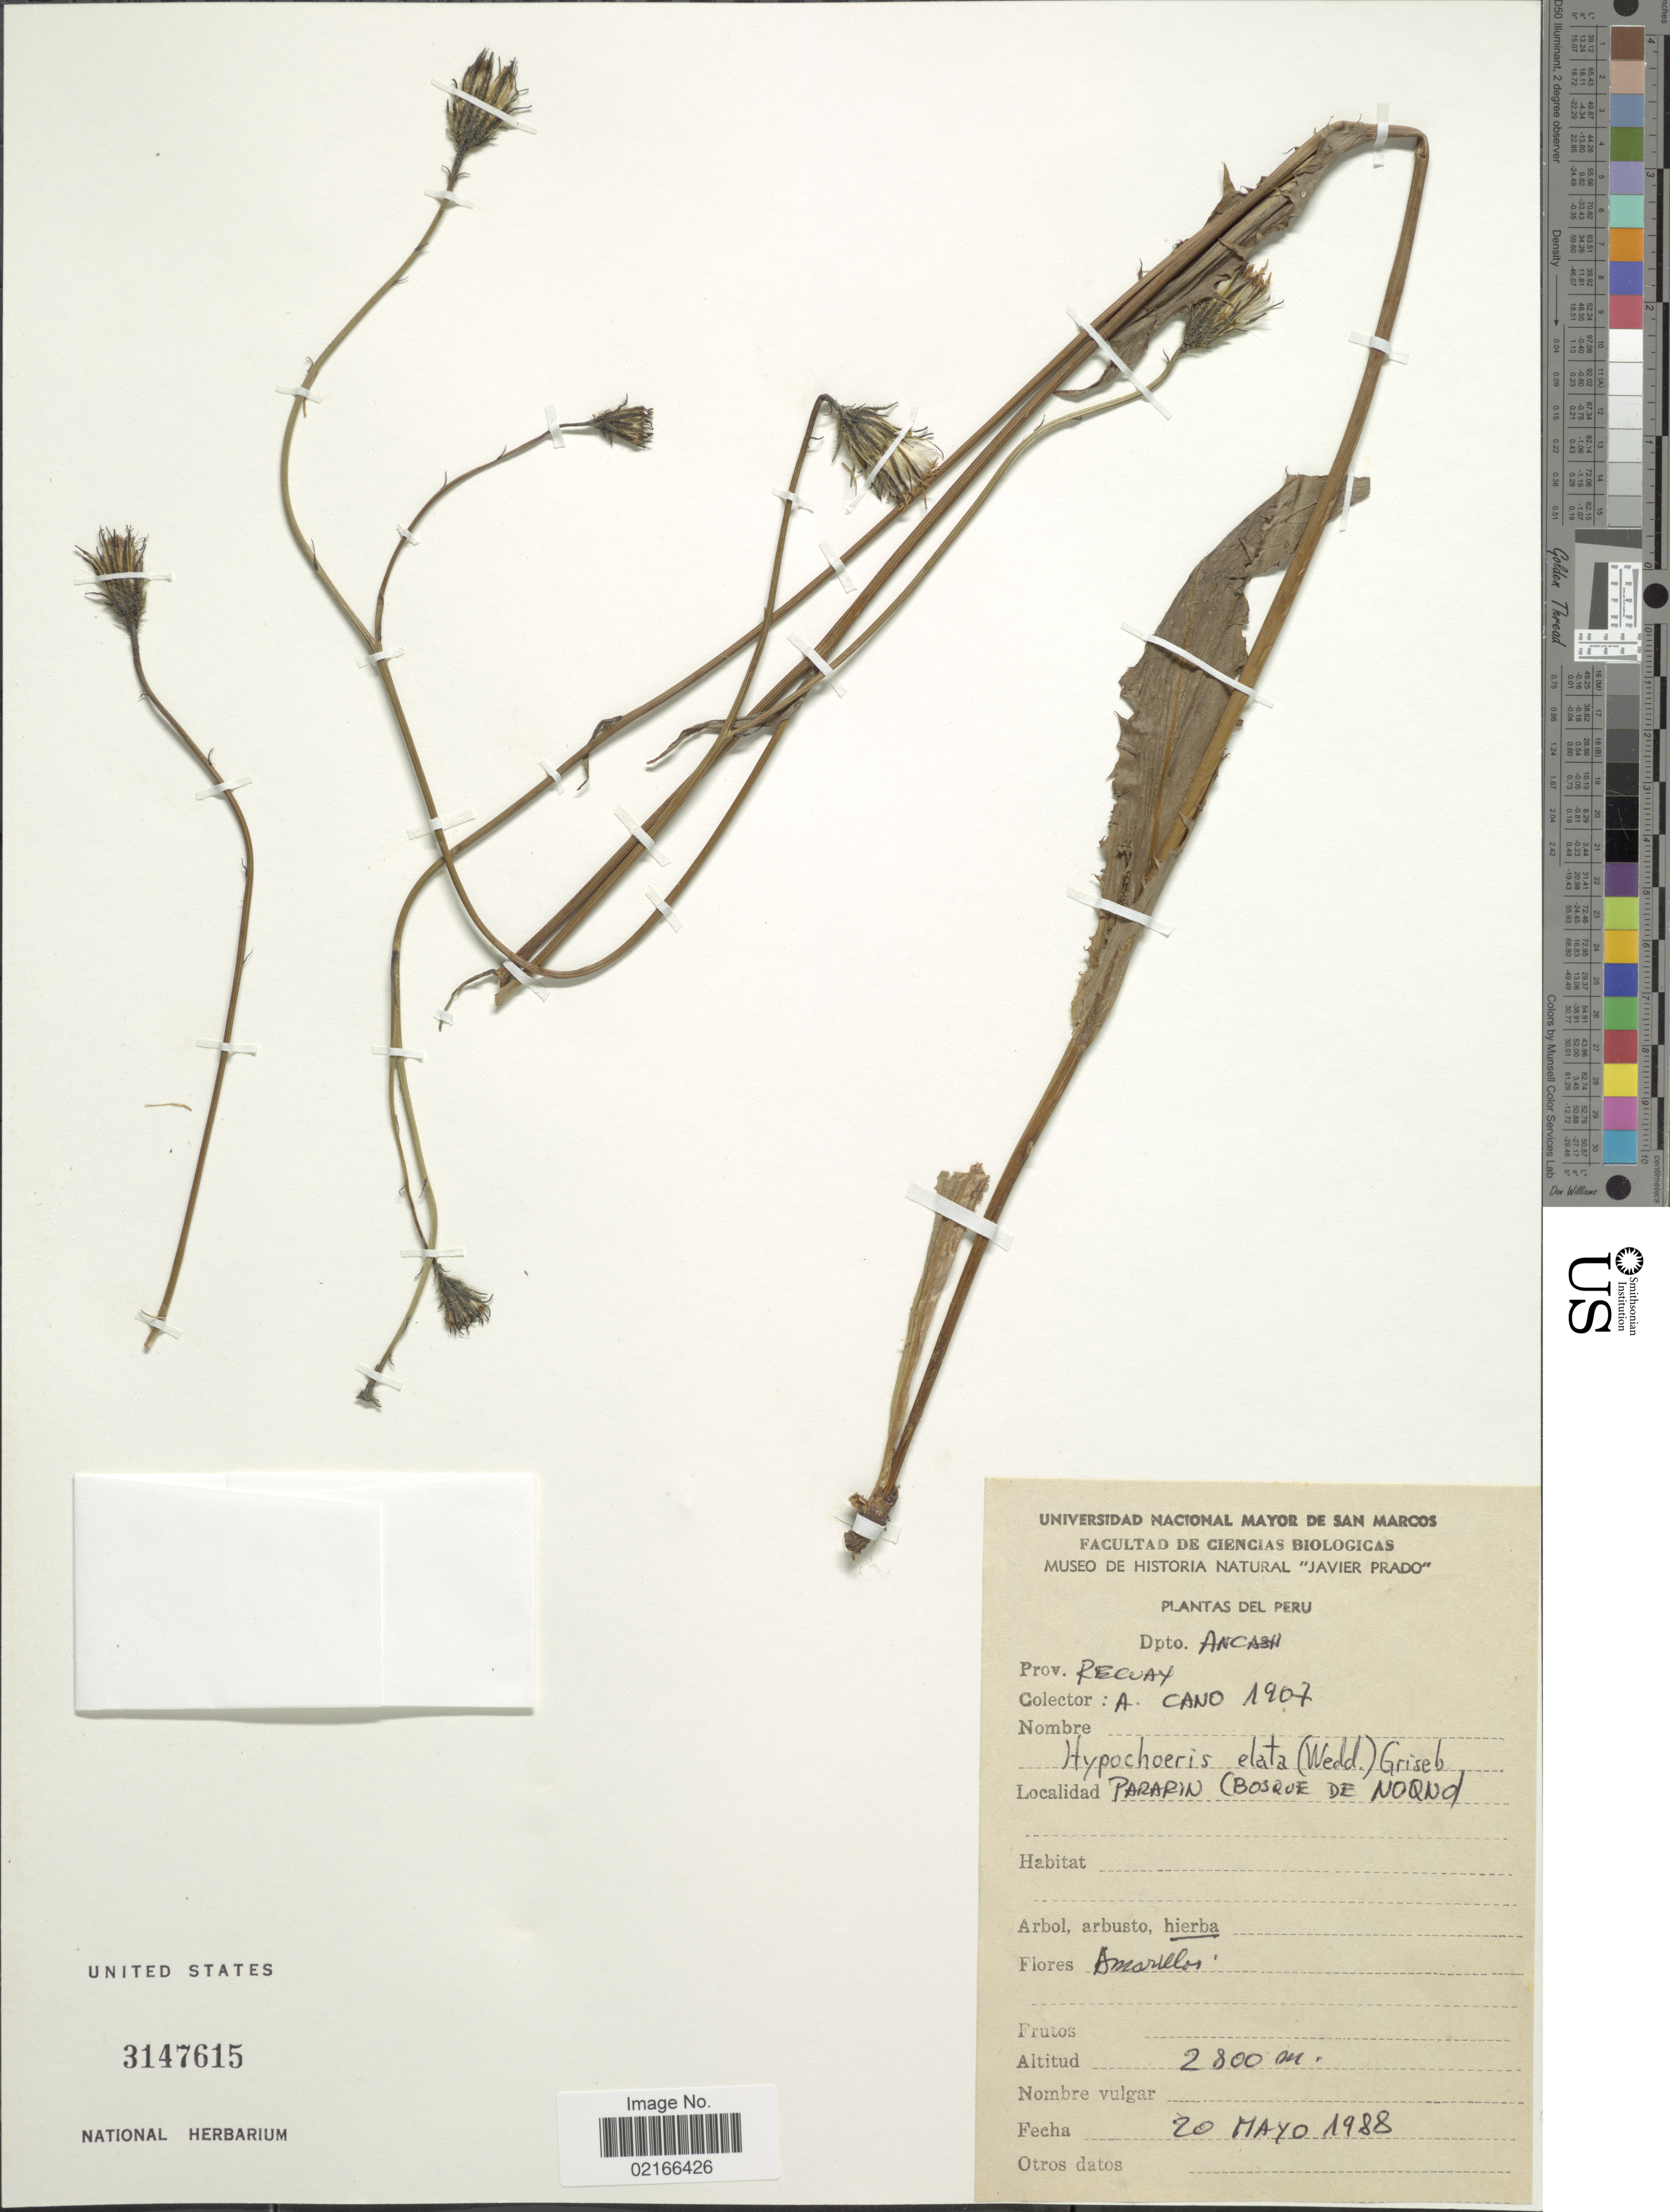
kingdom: Plantae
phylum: Tracheophyta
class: Magnoliopsida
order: Asterales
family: Asteraceae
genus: Hypochaeris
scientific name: Hypochaeris elata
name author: (Wedd.) Griseb.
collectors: A. Cano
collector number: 1907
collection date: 1988-05-20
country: Peru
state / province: Ancash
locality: Pararin (Bosque de Noqno), Prov. Recuay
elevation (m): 2800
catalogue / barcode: US 3147615